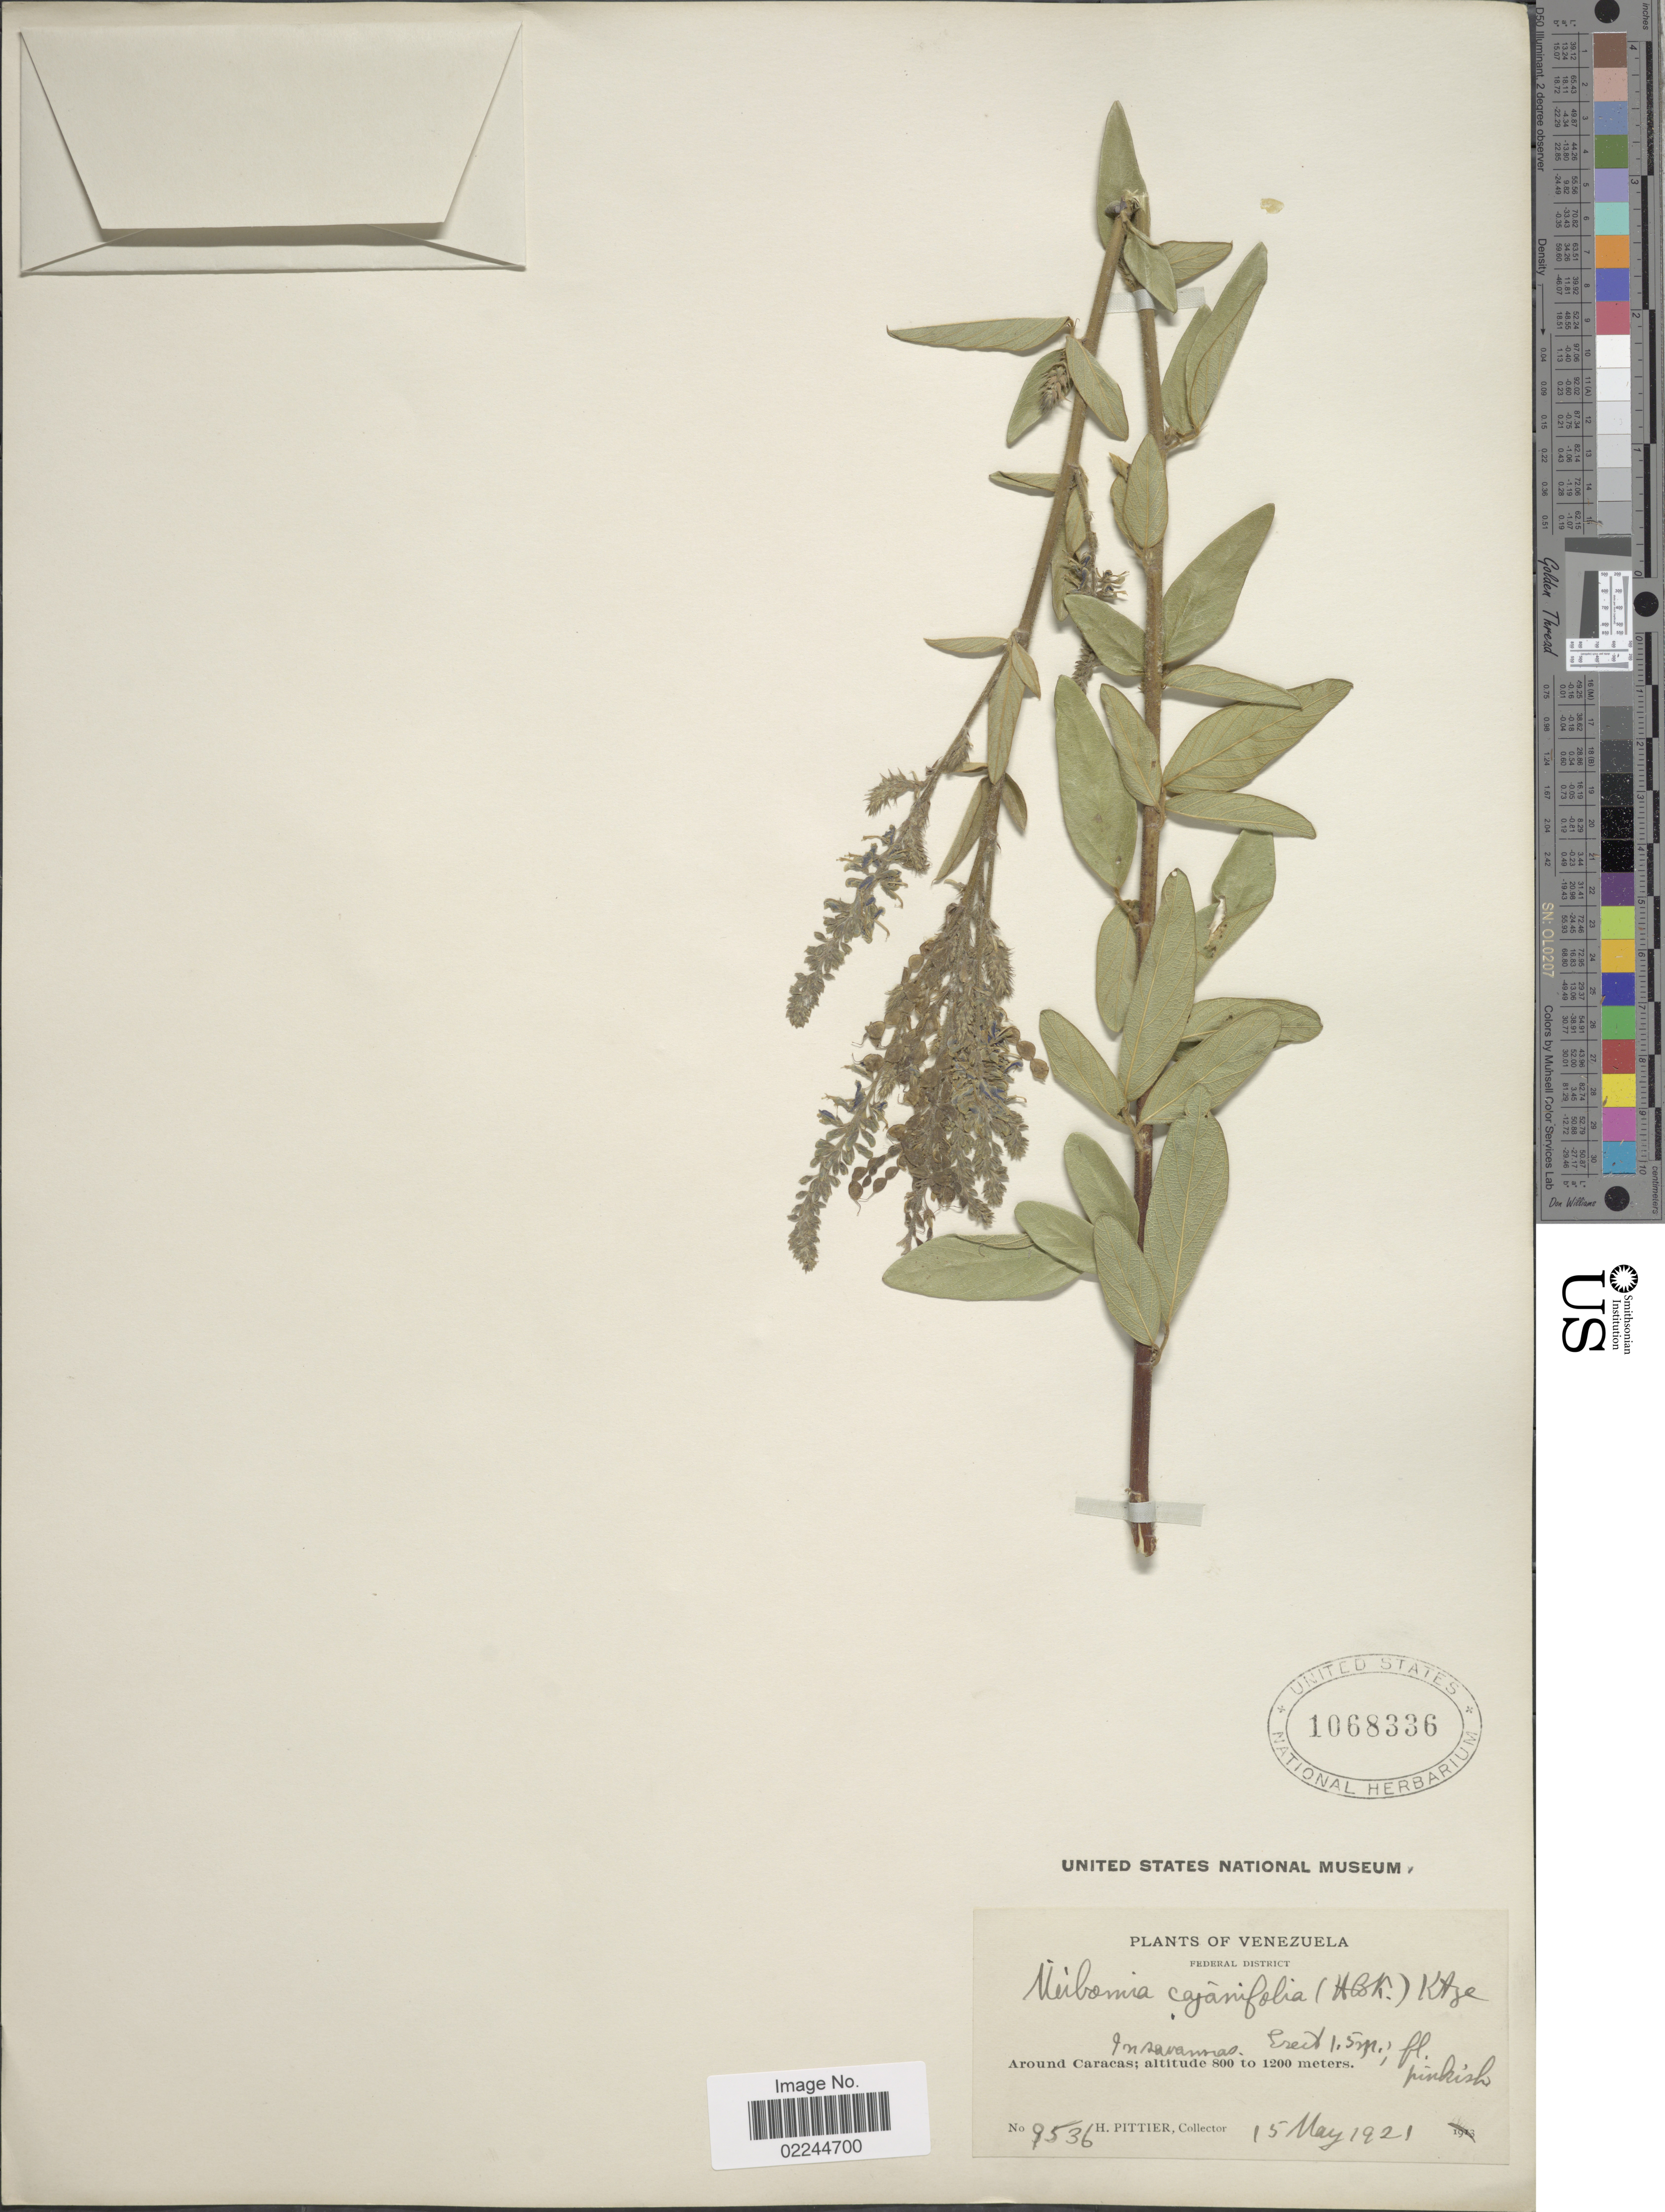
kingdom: Plantae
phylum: Tracheophyta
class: Magnoliopsida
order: Fabales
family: Fabaceae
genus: Desmodium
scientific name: Desmodium cajanifolium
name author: (Kunth) DC.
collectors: H. F. Pittier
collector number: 9536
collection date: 1921-05-15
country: Venezuela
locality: Federal District, around Caracas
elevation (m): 800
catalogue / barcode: US 1068336